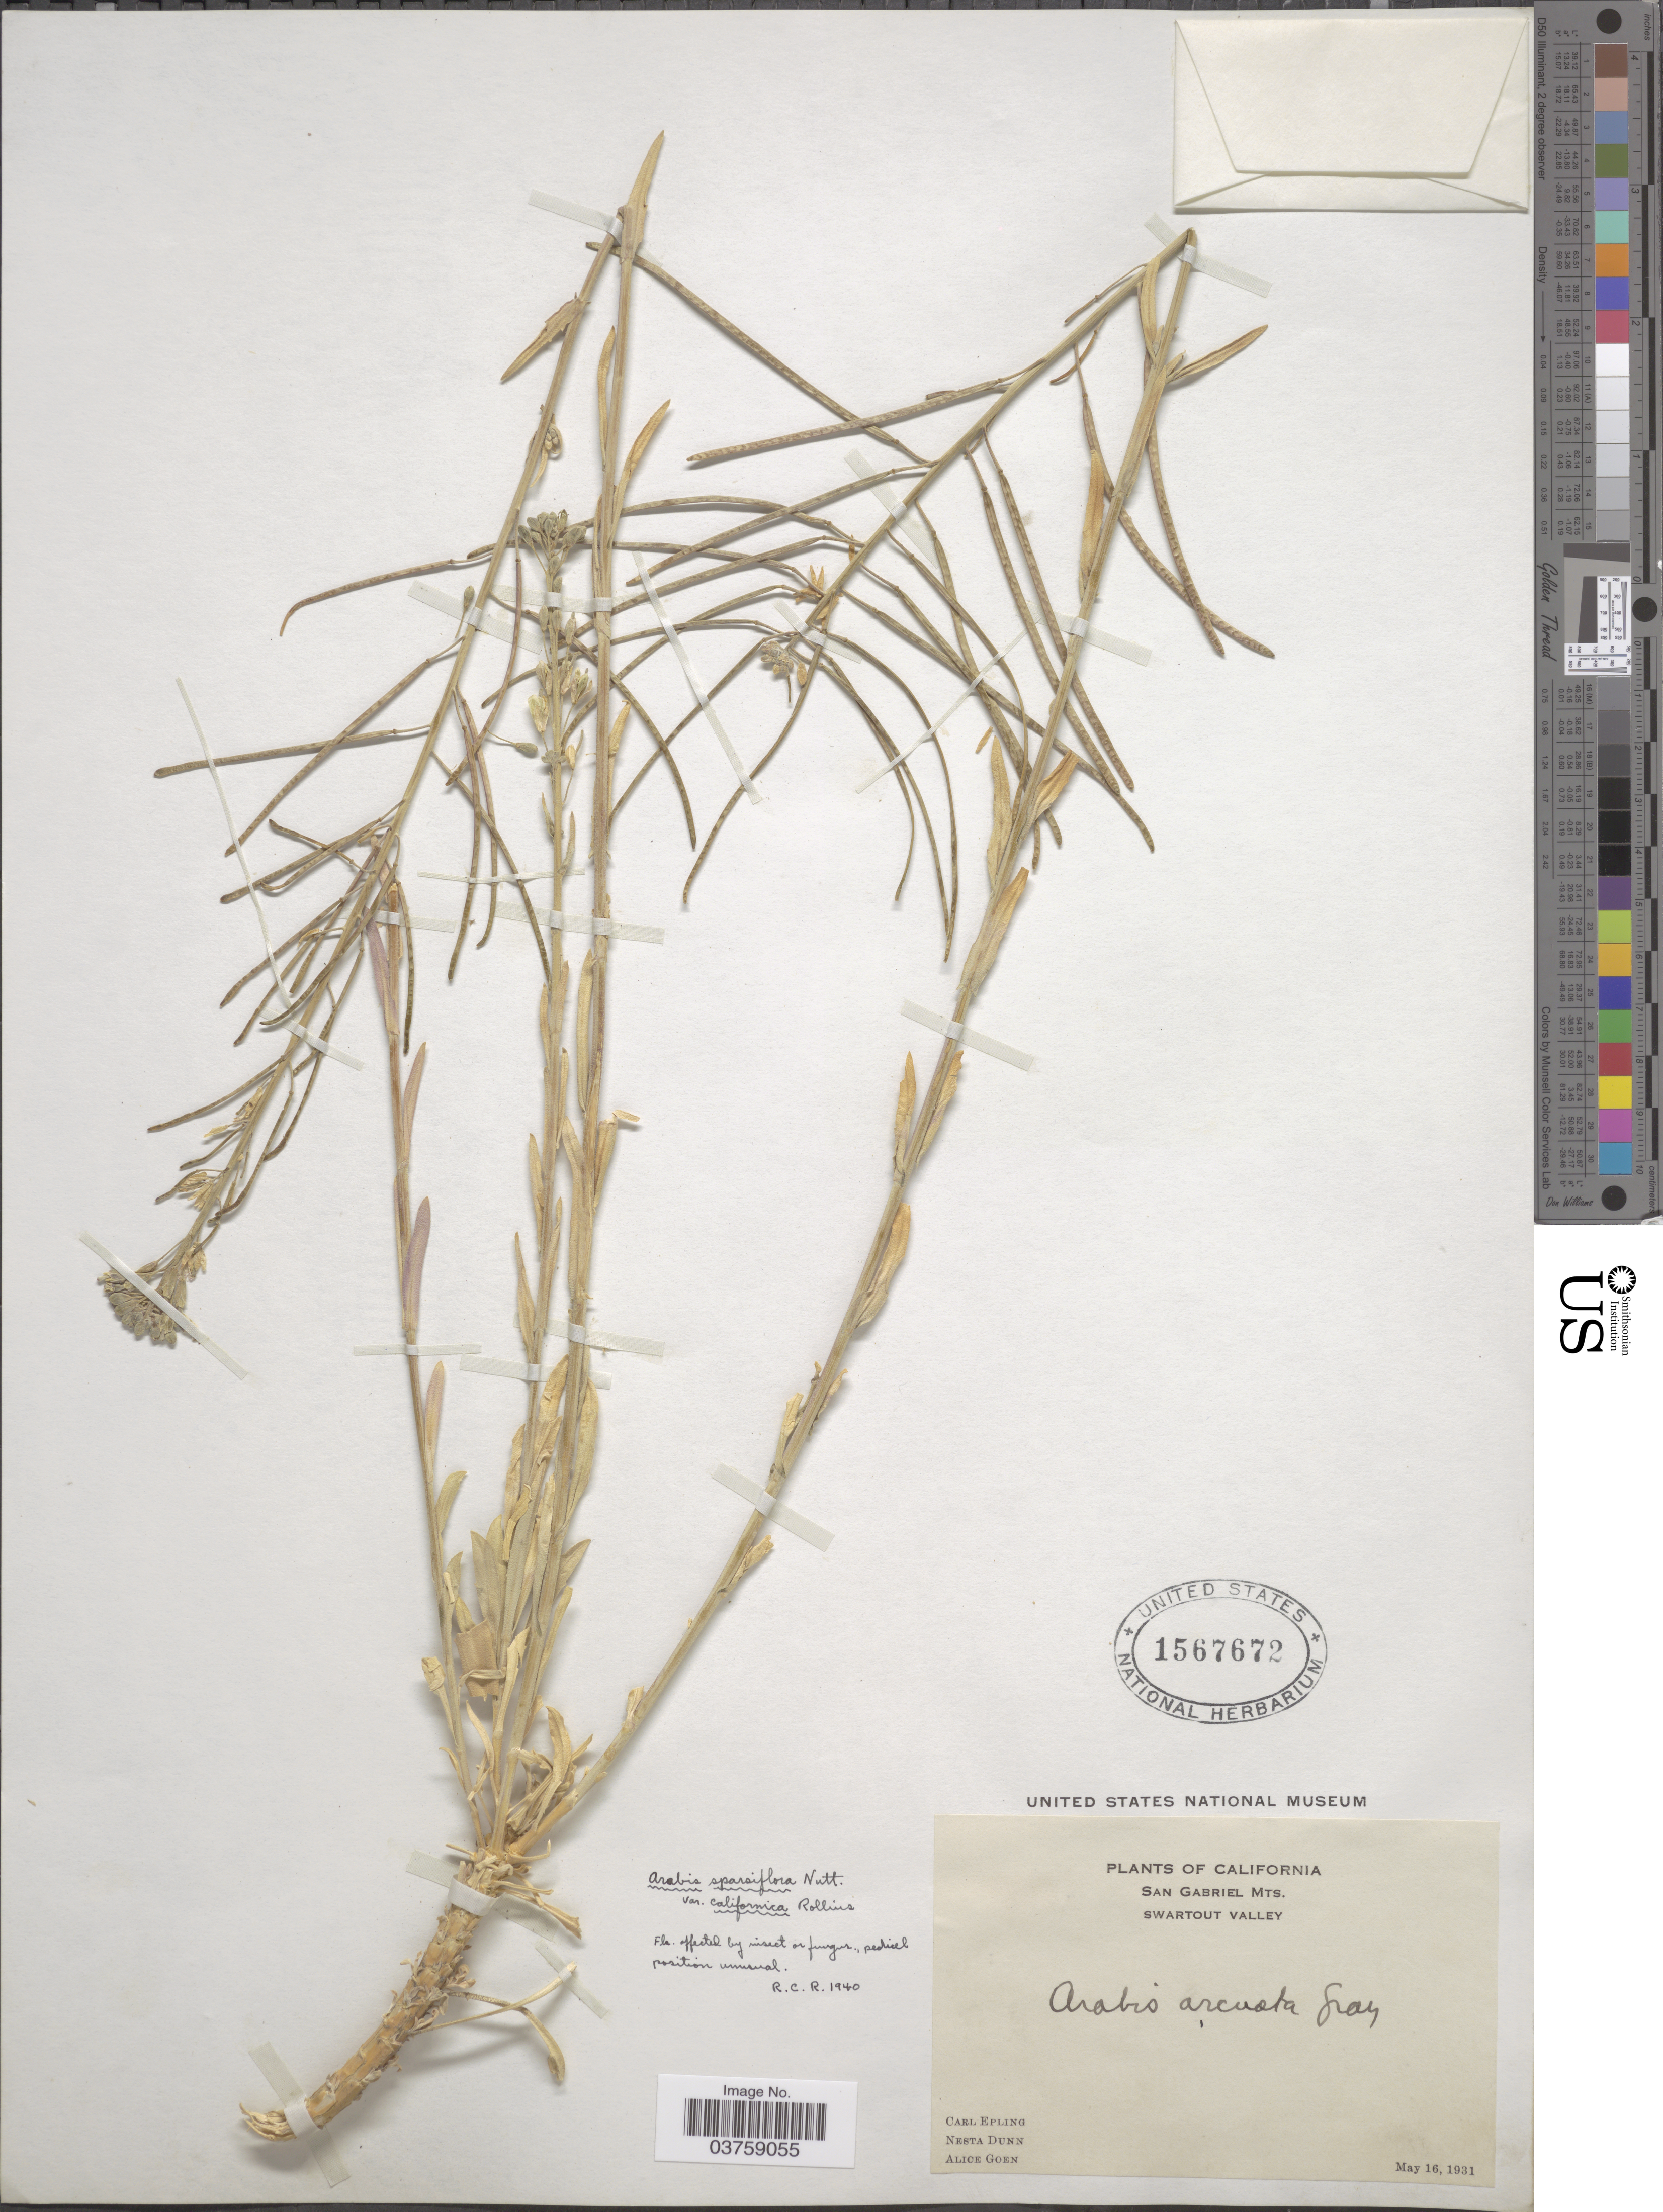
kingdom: Plantae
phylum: Tracheophyta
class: Magnoliopsida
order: Brassicales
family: Brassicaceae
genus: Arabis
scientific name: Arabis sparsiflora var. californica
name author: Rollins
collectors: C. C. Epling, N. Dunn & A. Goen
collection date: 1931-05-16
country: United States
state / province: California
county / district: Los Angeles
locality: San Gabriel Mts. Swartout Valley.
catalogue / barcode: US 1567672